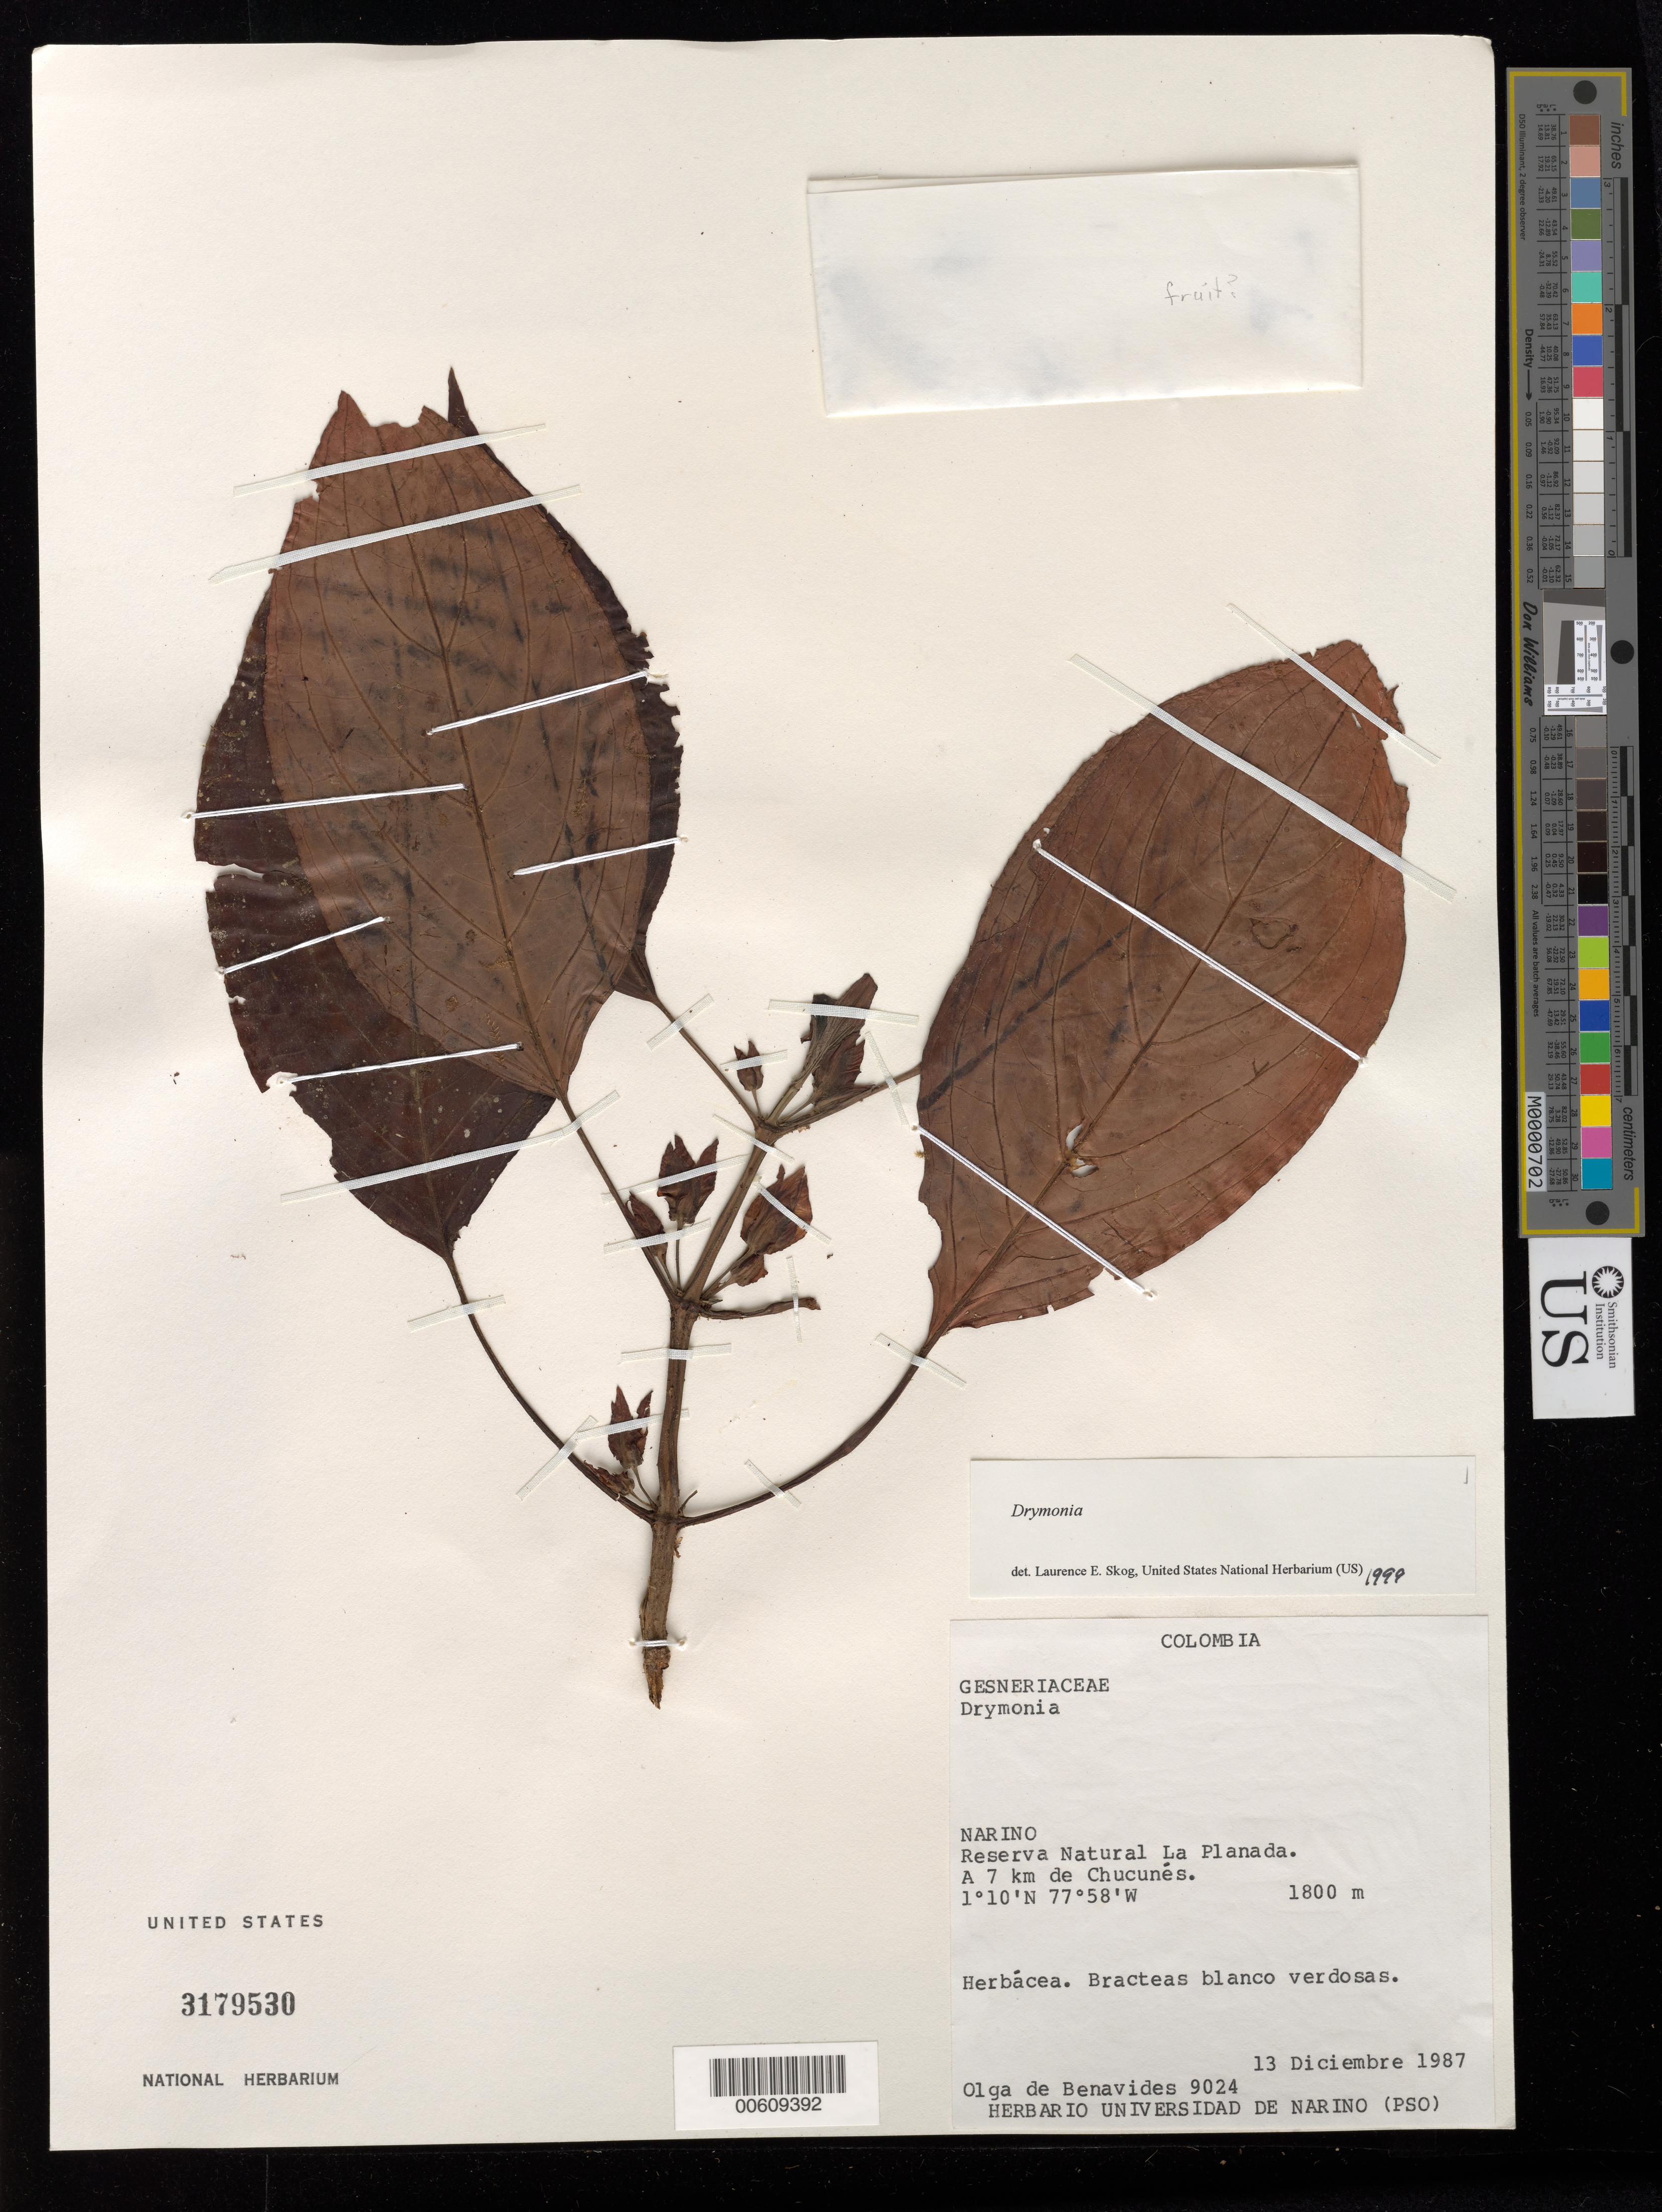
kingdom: Plantae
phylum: Tracheophyta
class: Magnoliopsida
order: Lamiales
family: Gesneriaceae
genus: Drymonia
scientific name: Drymonia quadrangulata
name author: Clavijo & J.L. Clark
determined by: Skog, Laurence E.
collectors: Olga S. de Benavides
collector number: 9024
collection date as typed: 13 Dec 1987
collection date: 1987-12-13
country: Colombia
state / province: Nariño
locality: Reserva Natural La Planada, a 7 km de Chucunés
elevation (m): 1800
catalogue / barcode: US 3179530